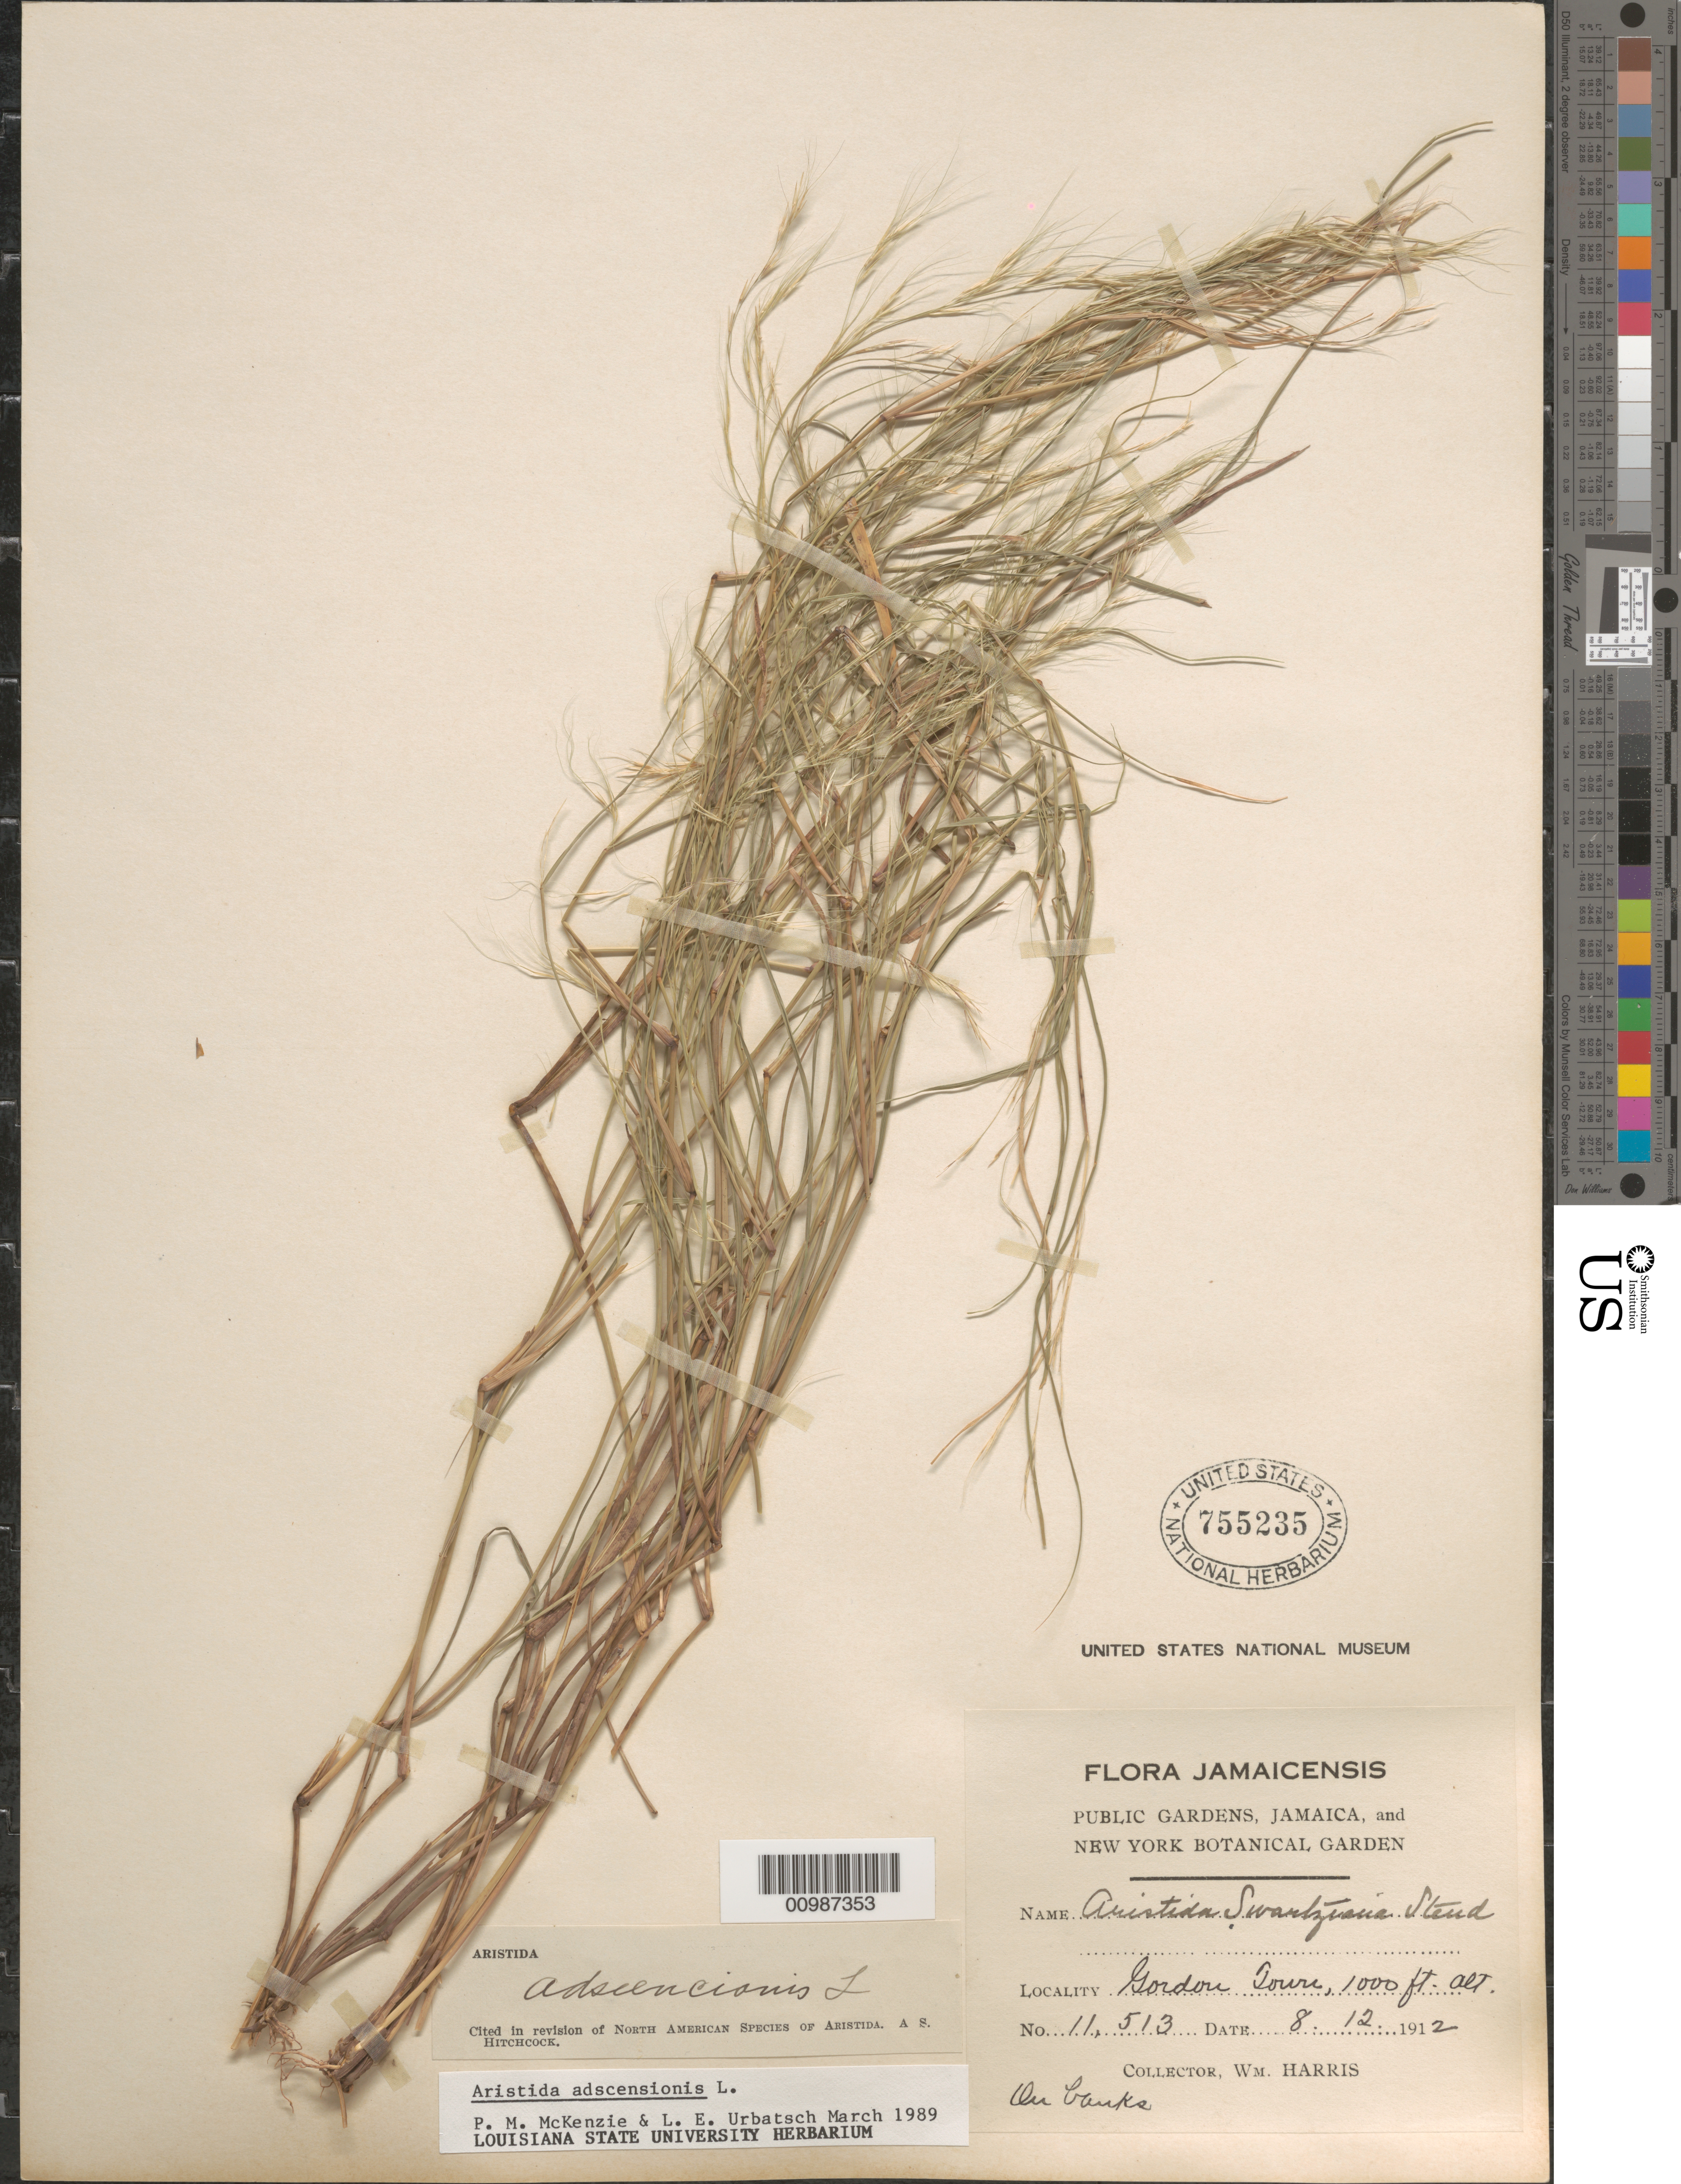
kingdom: Plantae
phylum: Tracheophyta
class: Liliopsida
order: Poales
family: Poaceae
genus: Aristida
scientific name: Aristida adscensionis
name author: L.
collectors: W. H. Harris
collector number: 11513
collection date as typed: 12 Aug 1912 or 08 Dec 1912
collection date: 1912-08-12 or 1912-12-08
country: Jamaica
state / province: Saint Andrew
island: Jamaica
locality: Gordon Town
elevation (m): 305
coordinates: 0 N, 0 E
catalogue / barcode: US 755235